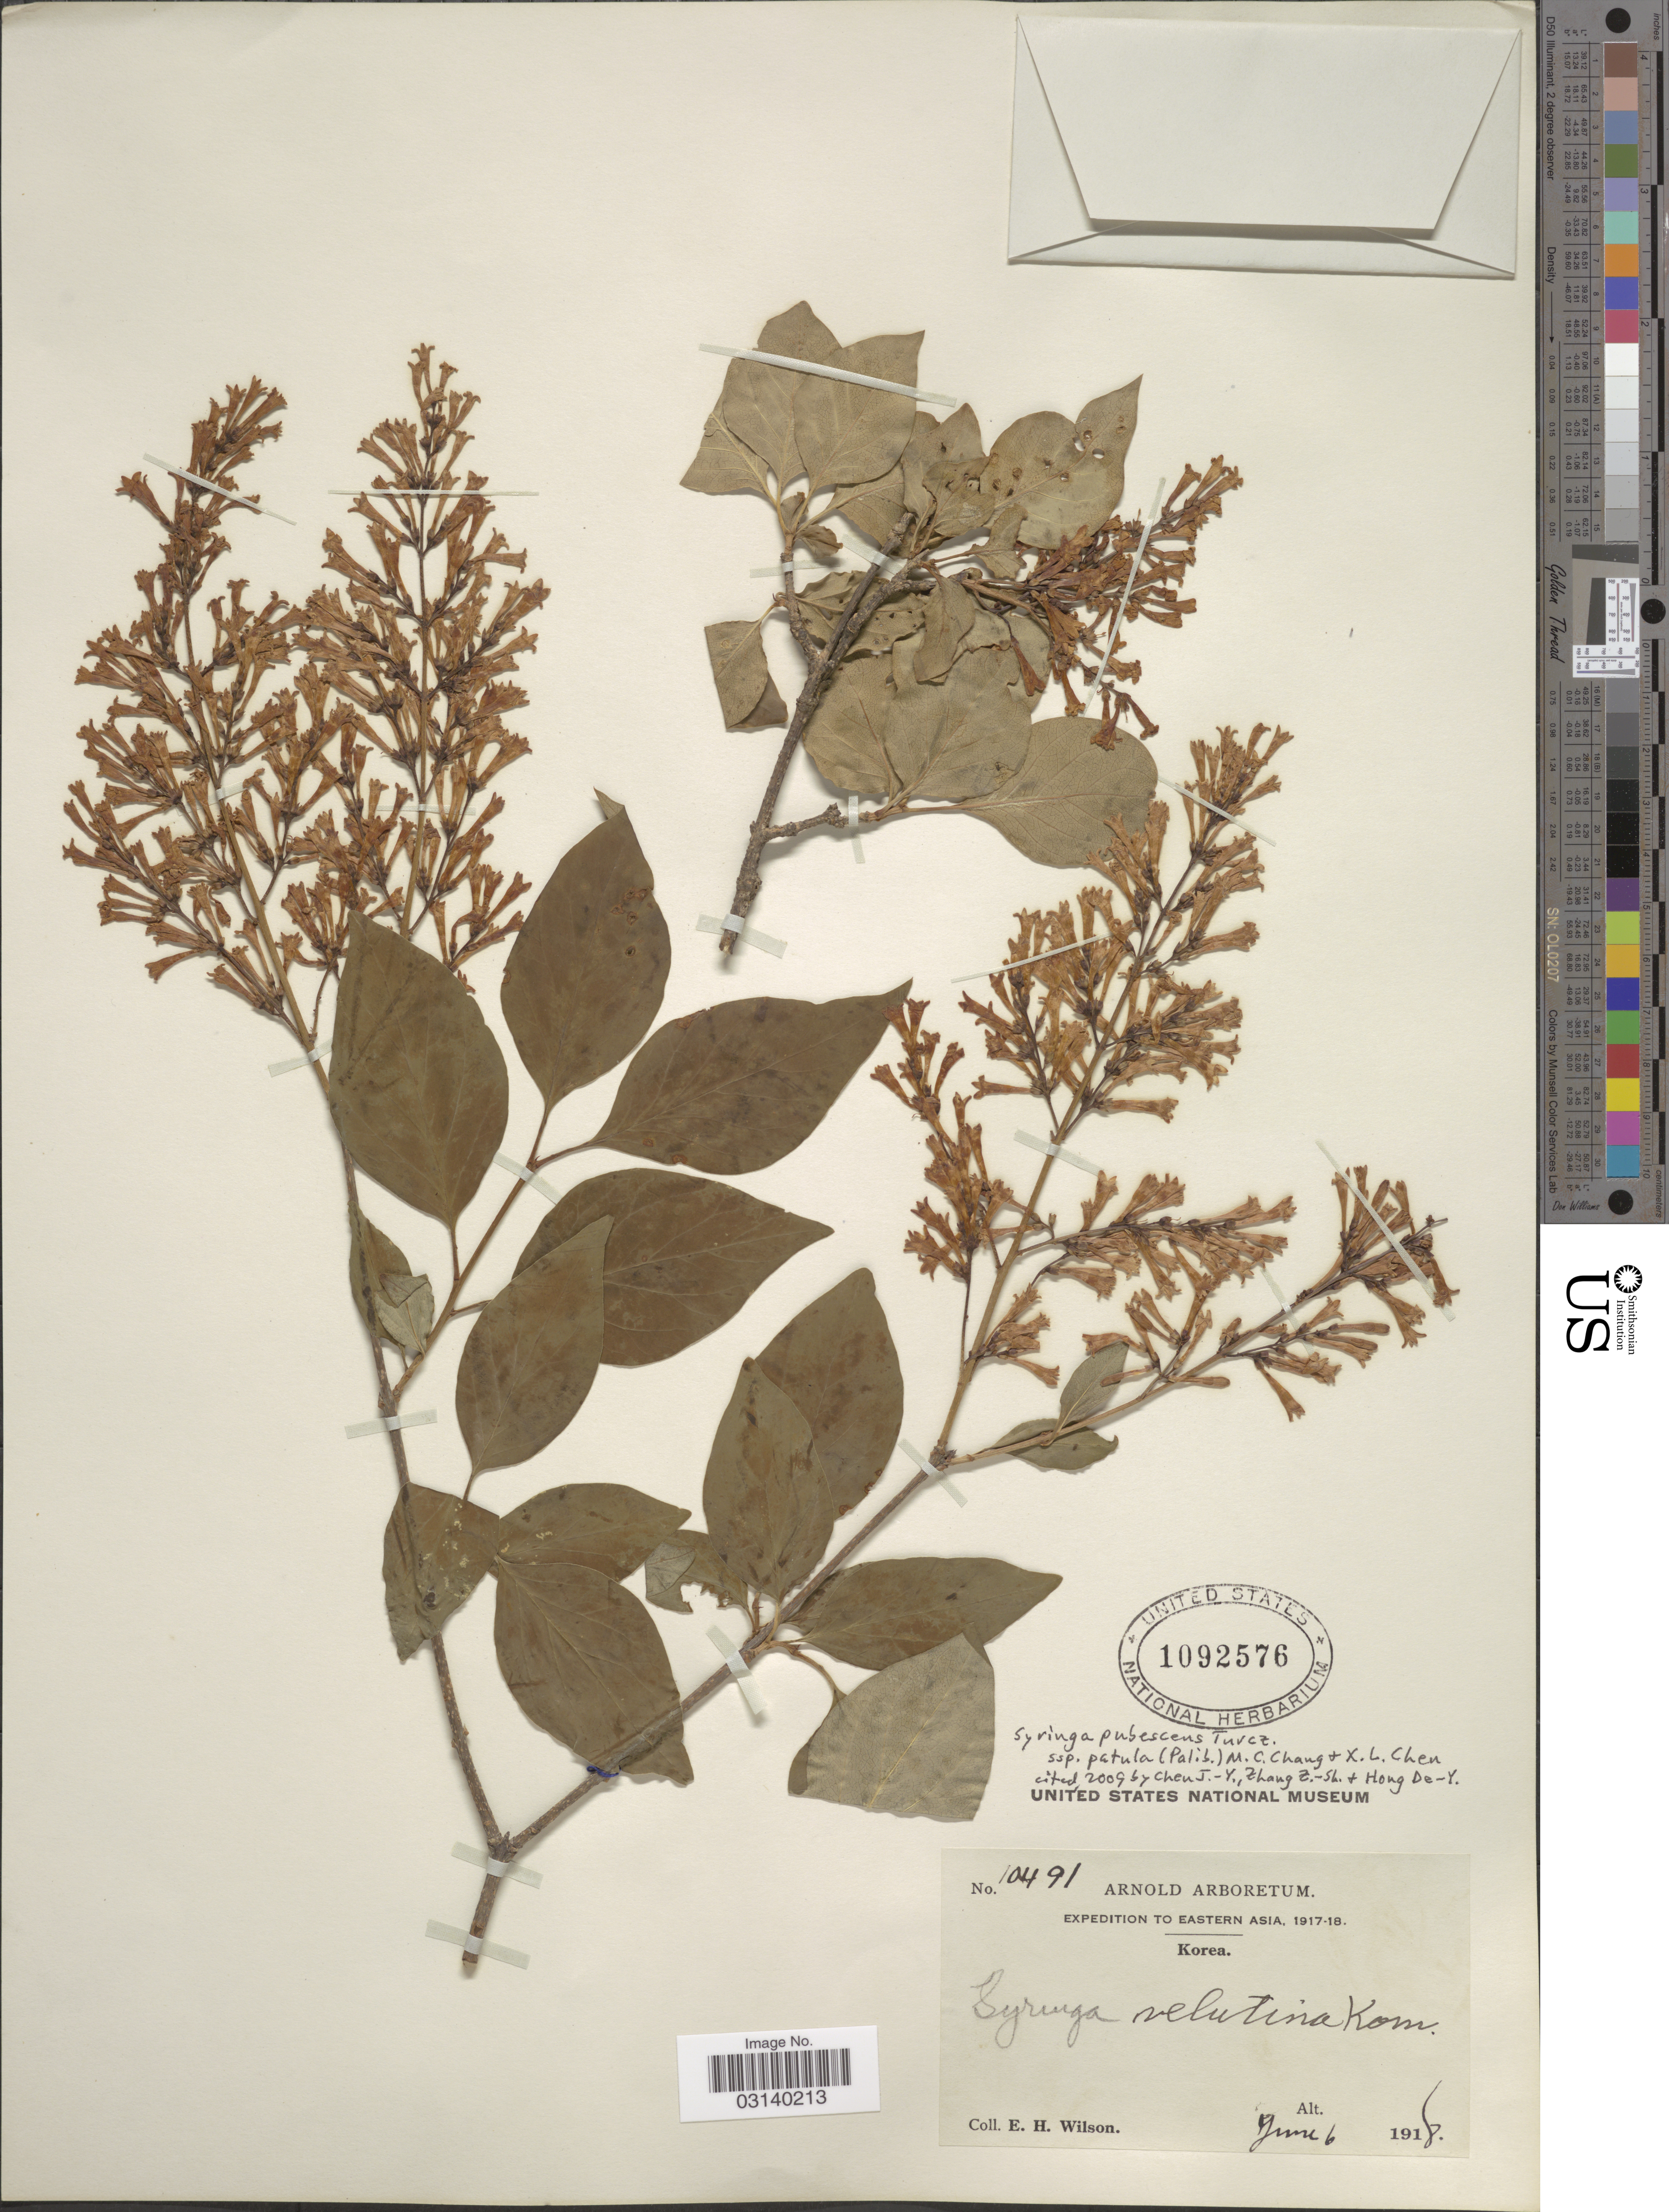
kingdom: Plantae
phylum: Tracheophyta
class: Magnoliopsida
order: Lamiales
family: Oleaceae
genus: Syringa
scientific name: Syringa pubescens var. patula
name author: (Palib.) M.Kim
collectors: E. Wilson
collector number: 10491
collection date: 1918-06-06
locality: Eastern Asia.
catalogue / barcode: US 1092576